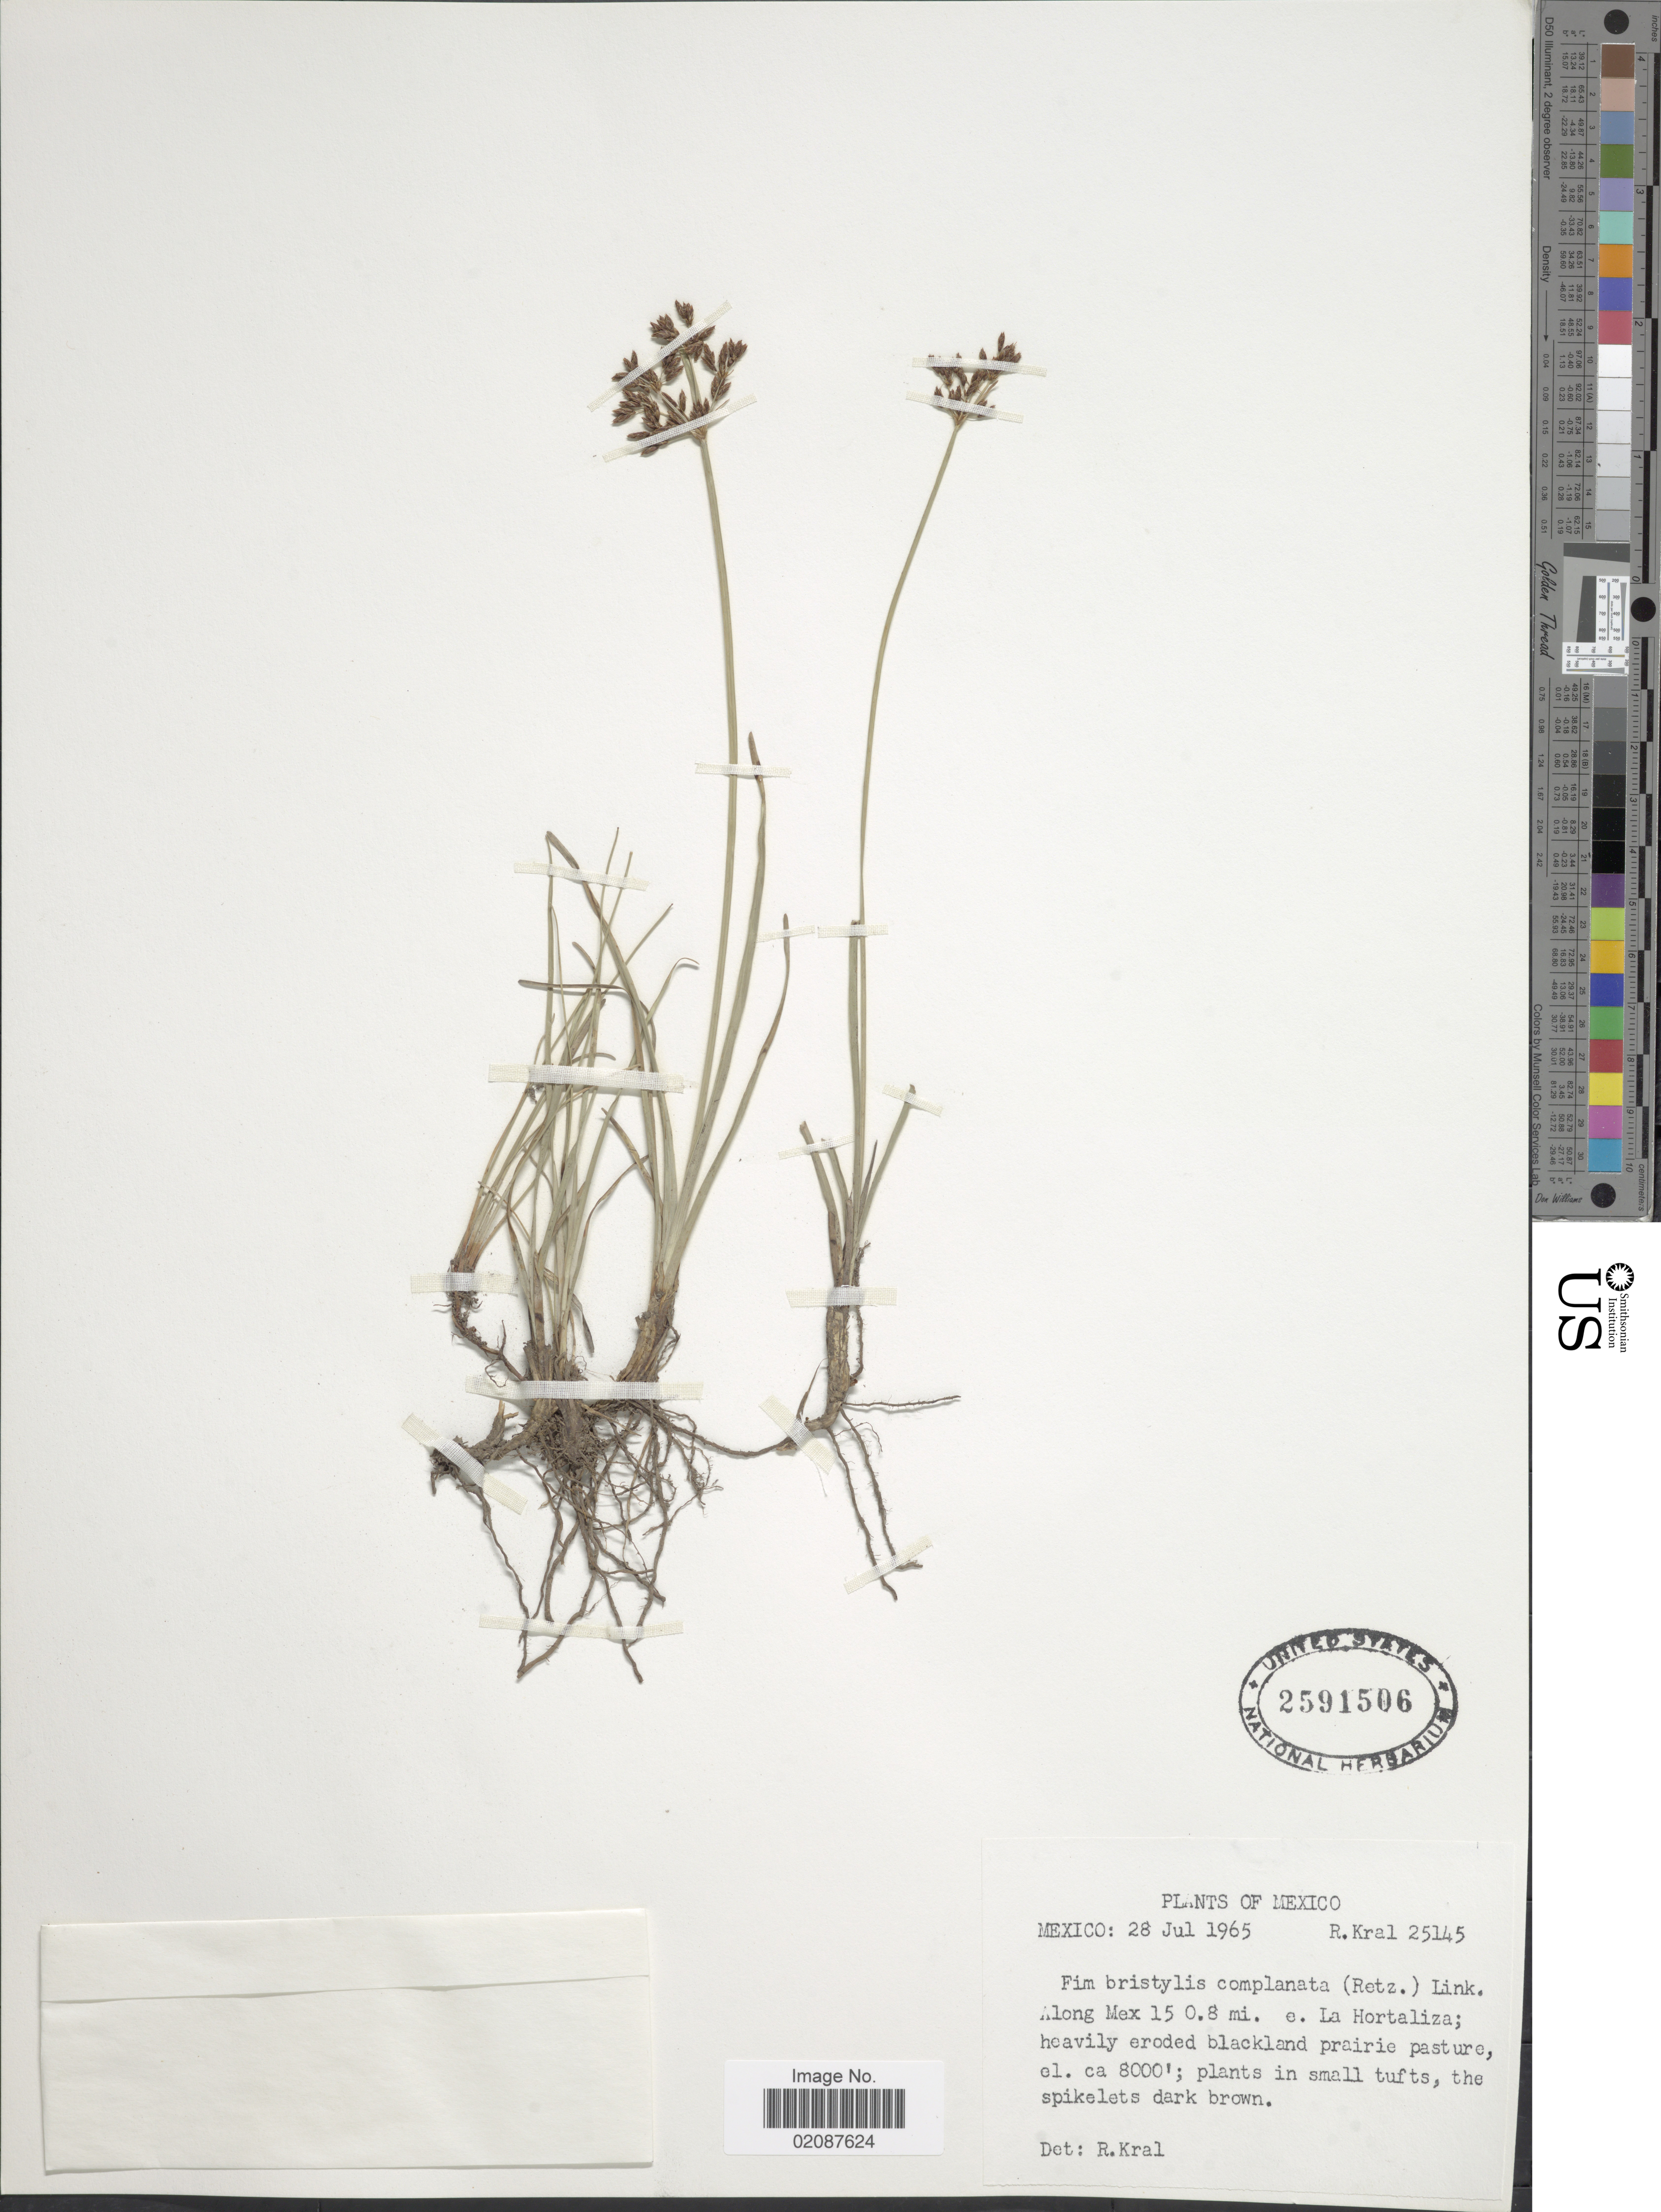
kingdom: Plantae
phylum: Tracheophyta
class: Liliopsida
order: Poales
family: Cyperaceae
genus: Fimbristylis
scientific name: Fimbristylis complanata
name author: (Retz.) Link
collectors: R. Kral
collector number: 25145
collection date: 1965-07-28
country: Mexico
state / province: México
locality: Along Mex 15 0.8 mi e. La Hortaliza; heavily eroded blackland prairie pasture.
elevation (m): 2438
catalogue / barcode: US 2591506